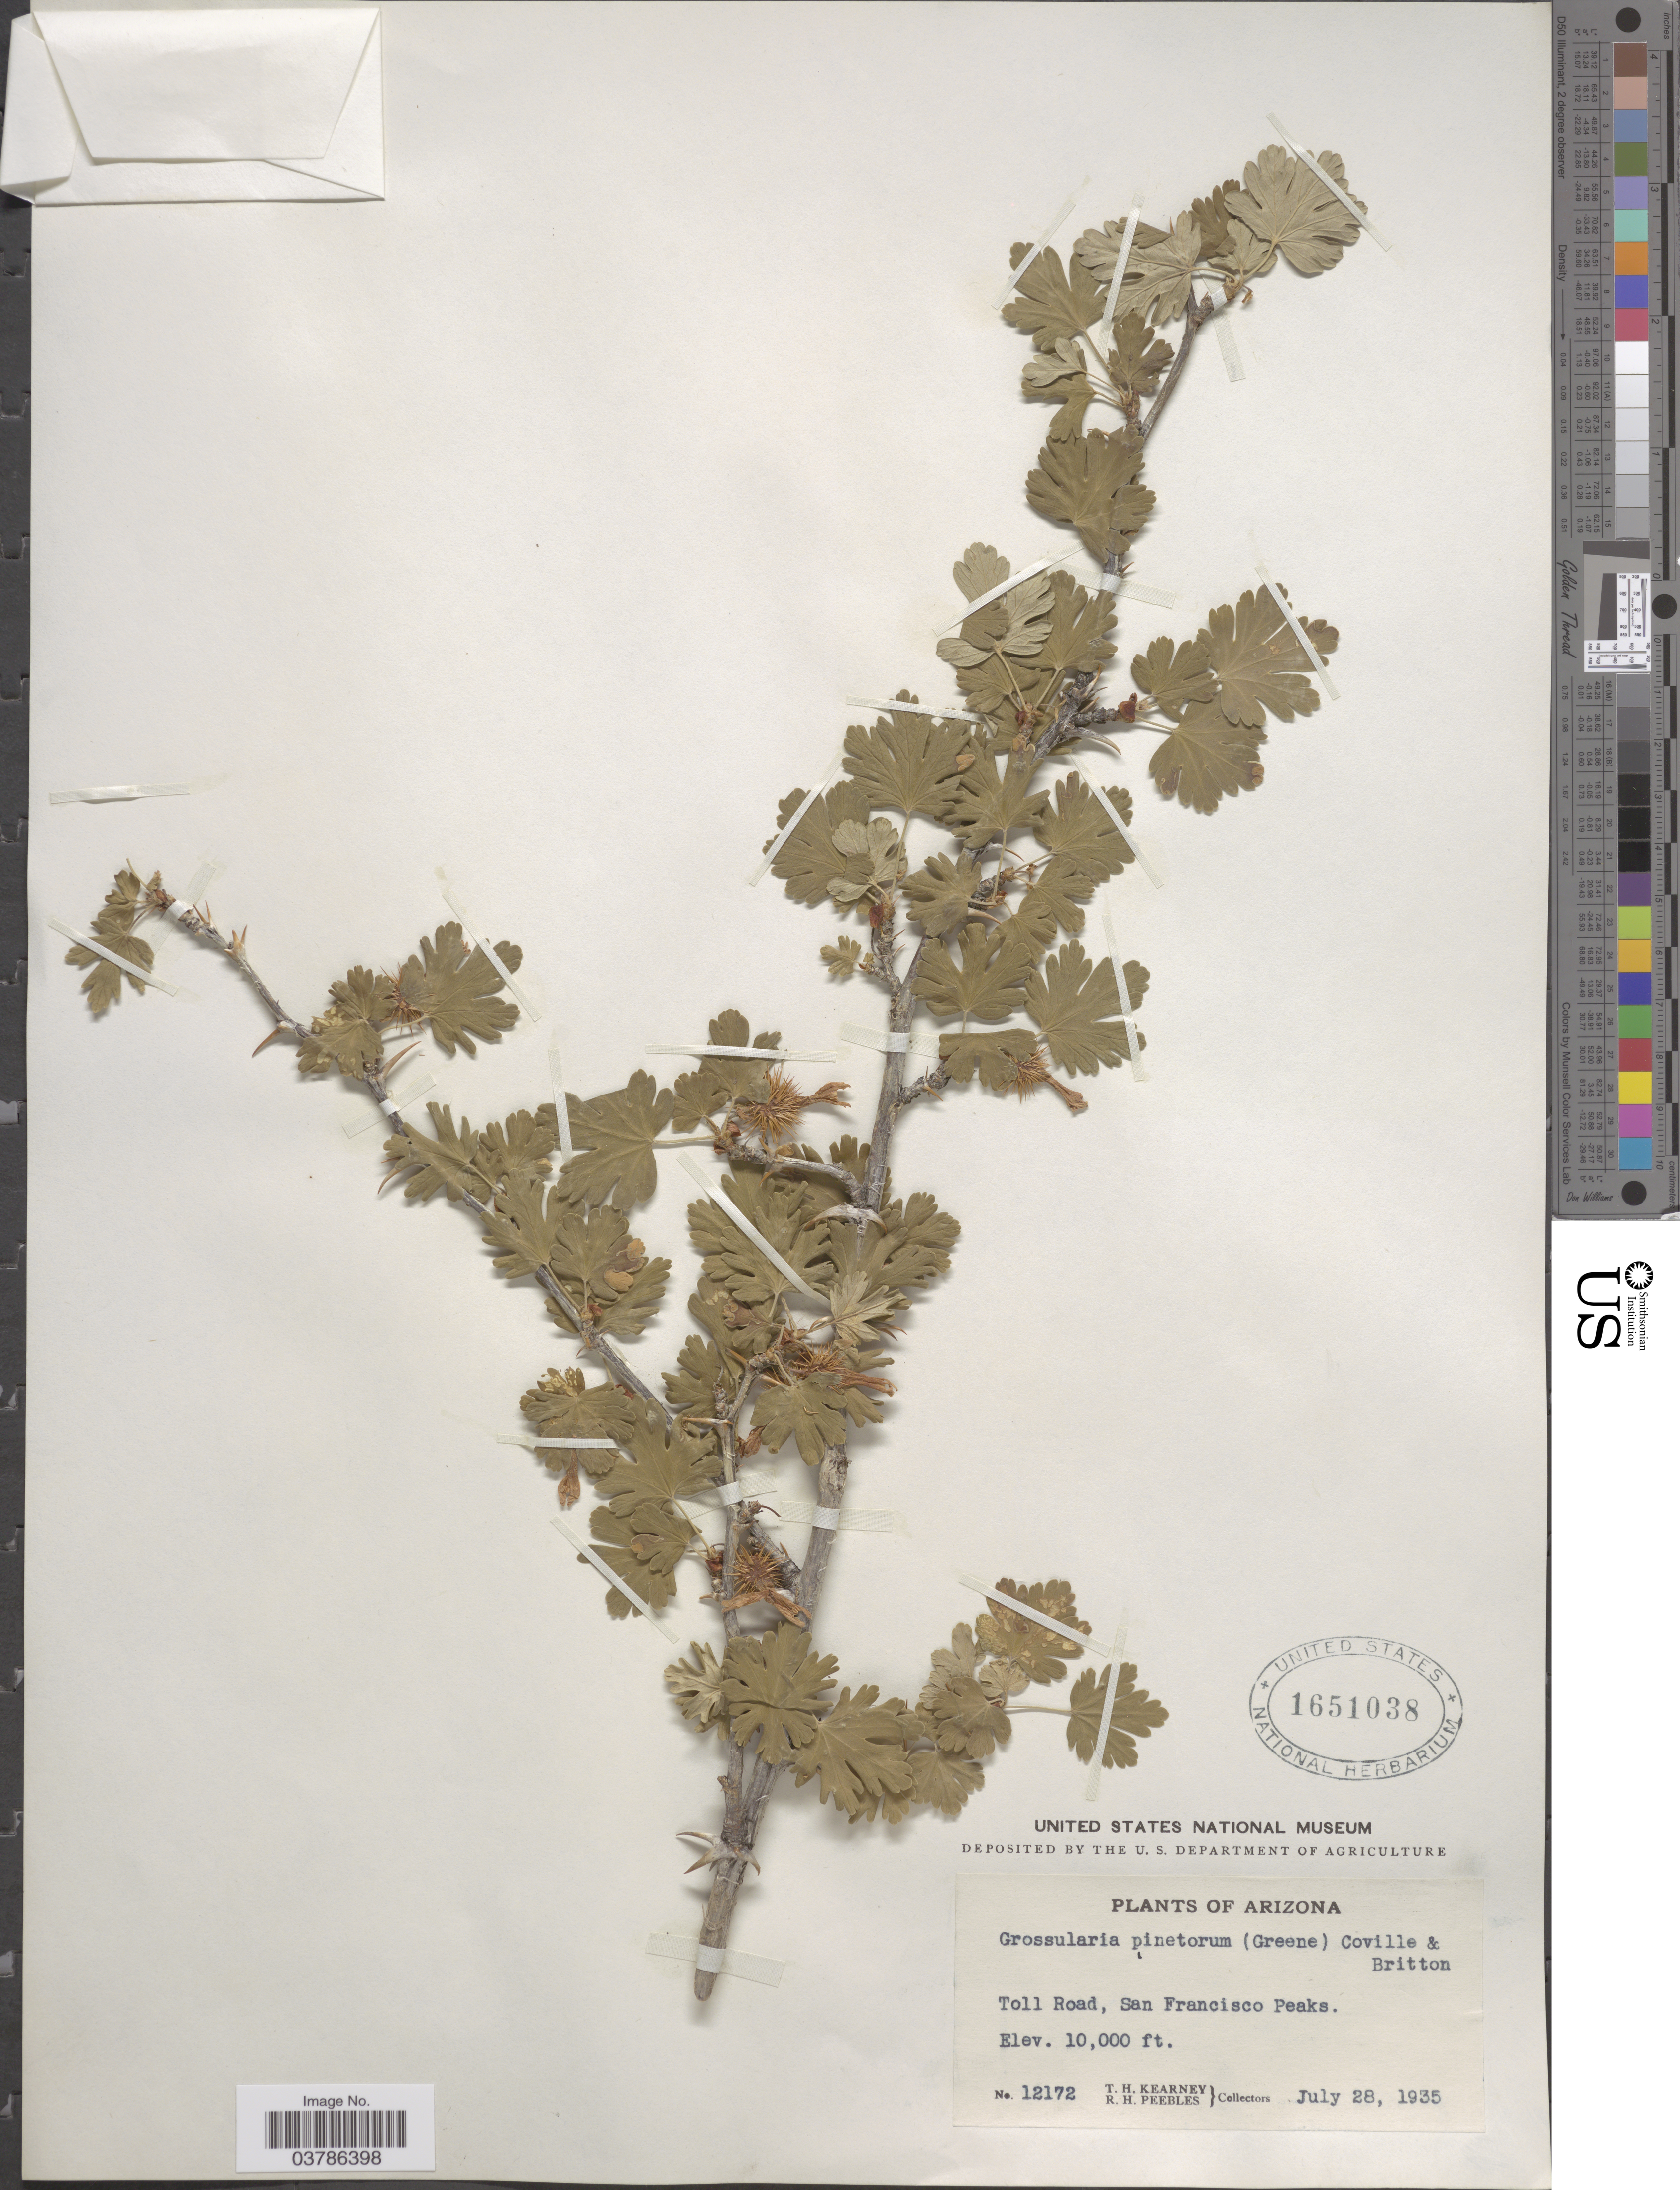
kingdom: Plantae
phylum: Tracheophyta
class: Magnoliopsida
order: Saxifragales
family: Grossulariaceae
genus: Ribes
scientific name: Ribes pinetorum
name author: Greene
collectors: T. H. Kearney & R. H. Peebles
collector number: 12172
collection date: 1935-07-28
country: United States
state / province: Arizona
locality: Toll Road, San Francisco Peaks.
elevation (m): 3048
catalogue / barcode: US 1651038